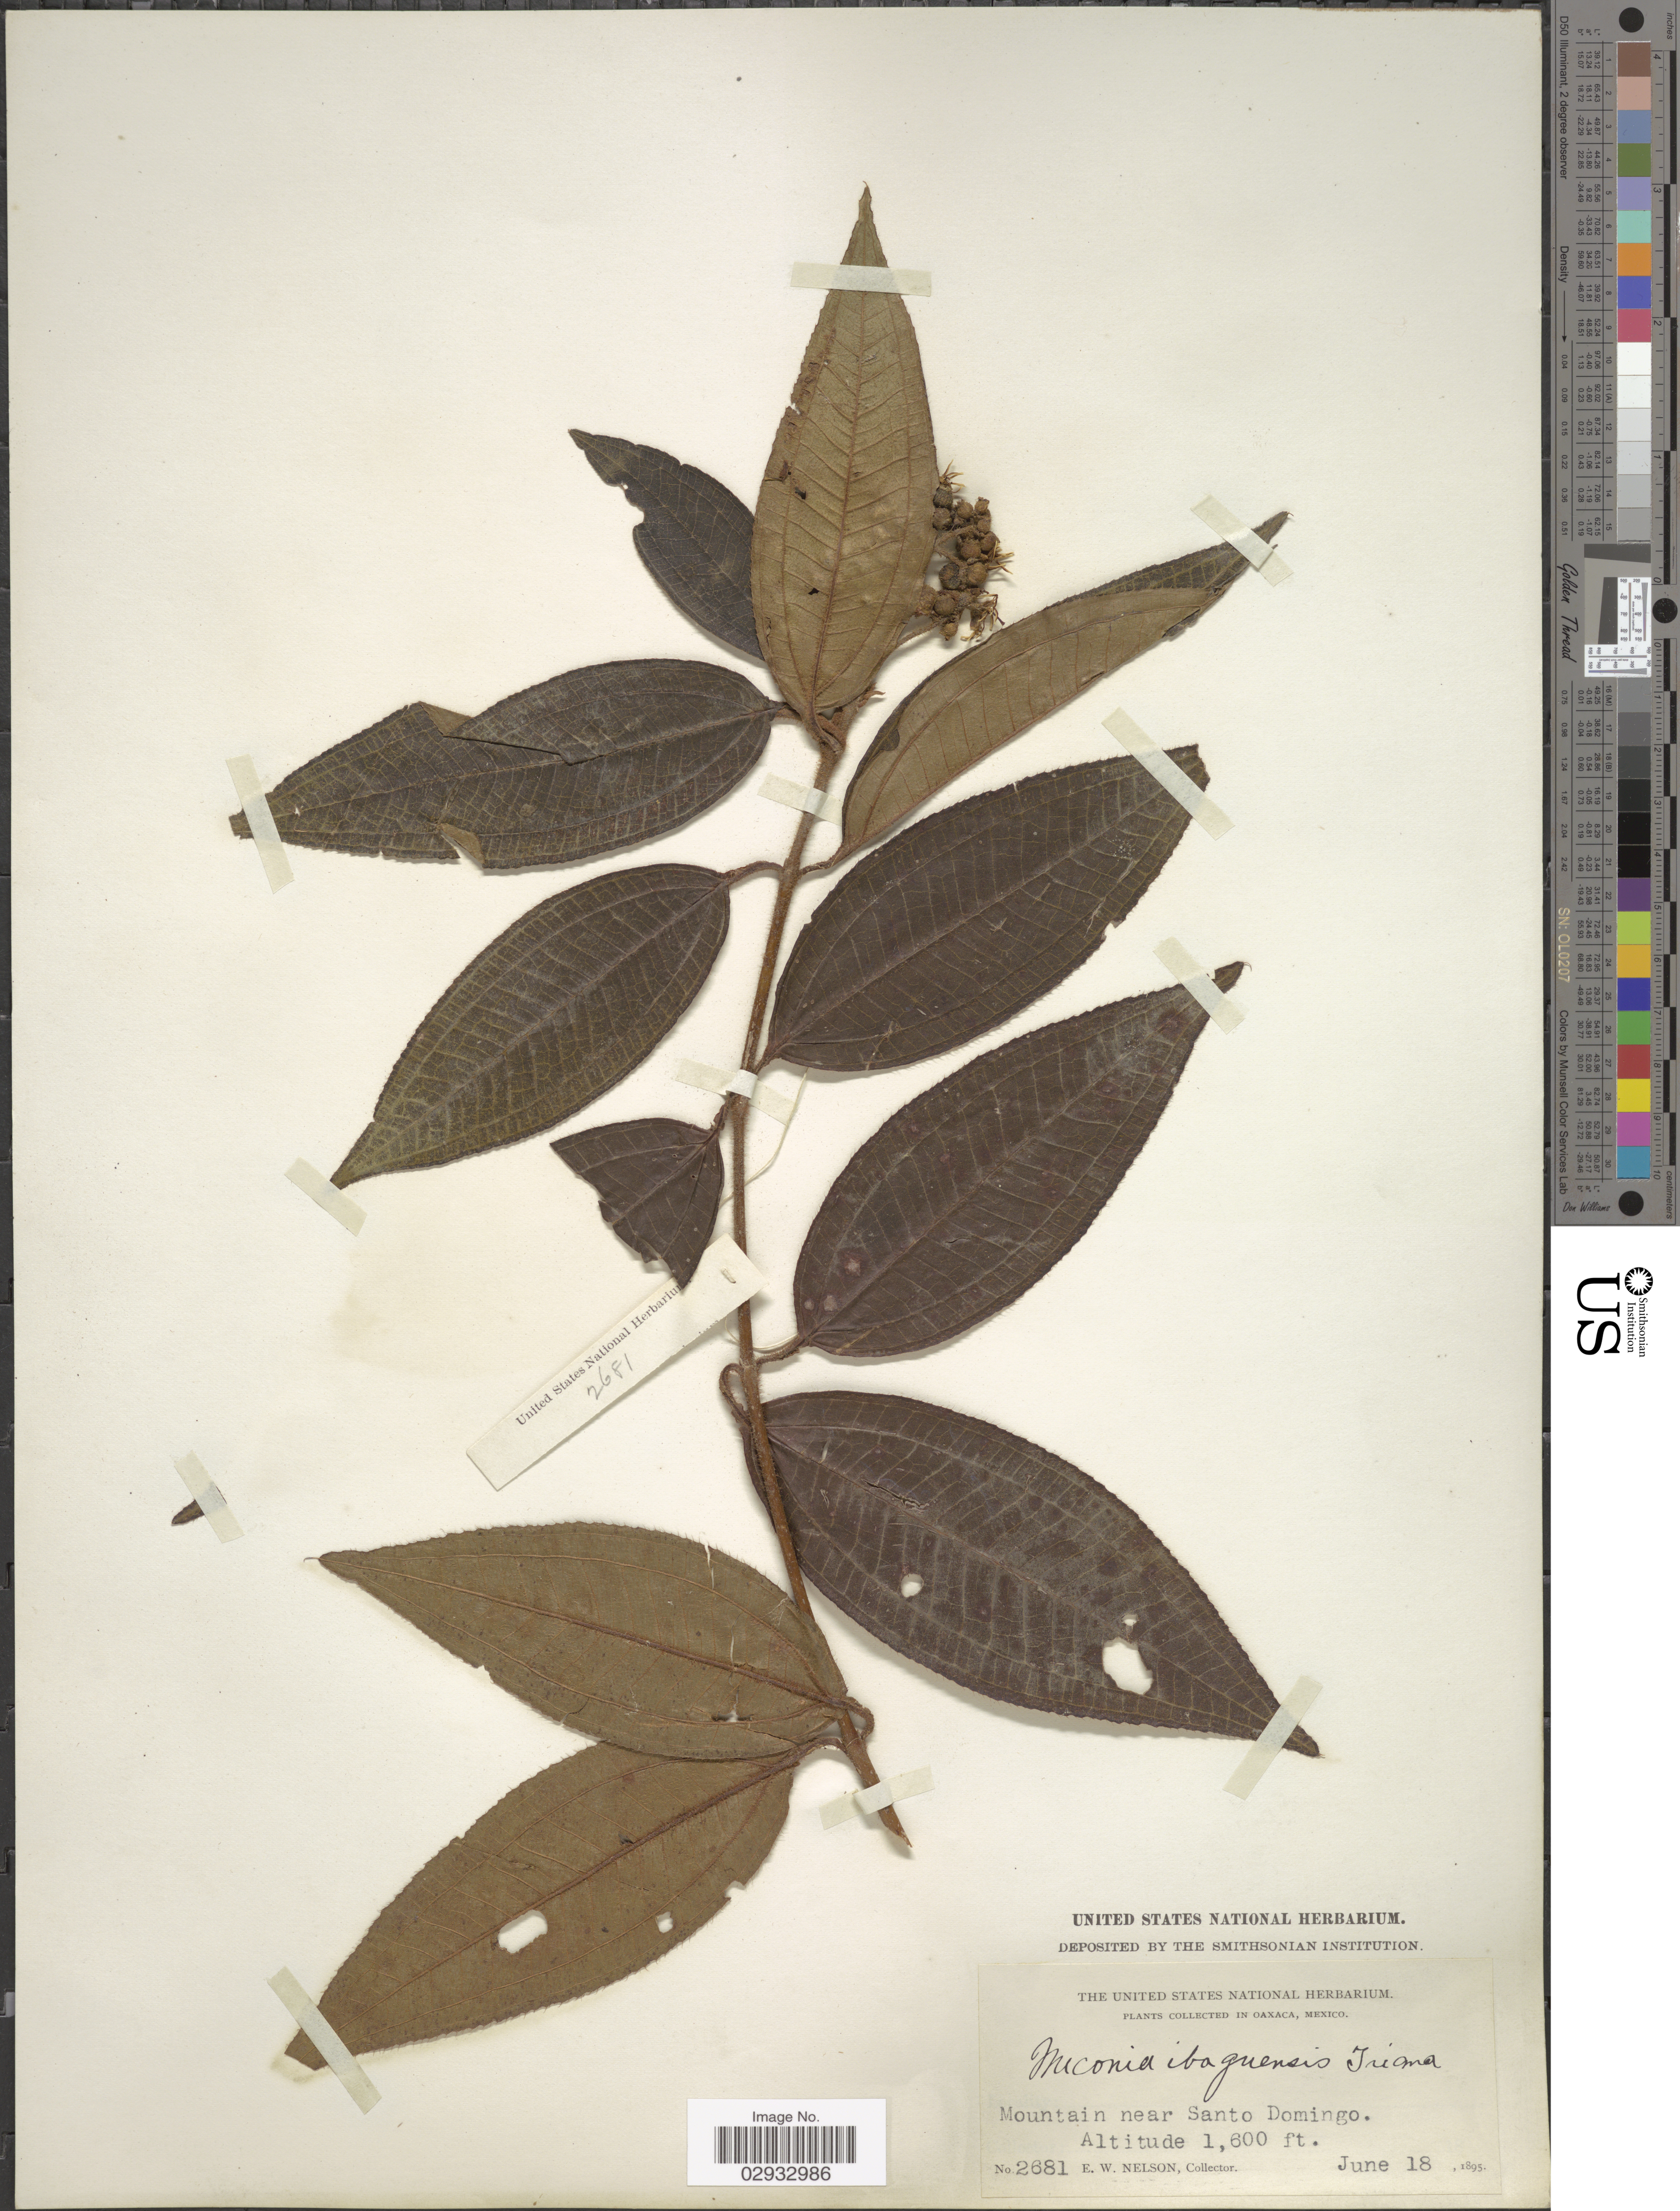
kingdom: Plantae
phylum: Tracheophyta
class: Magnoliopsida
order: Myrtales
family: Melastomataceae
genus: Miconia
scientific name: Miconia ibaguensis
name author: (Bonpl.) Triana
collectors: E. W. Nelson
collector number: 2681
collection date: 1895-06-18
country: Mexico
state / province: Oaxaca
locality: Mountain near Santo Domingo.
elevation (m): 488